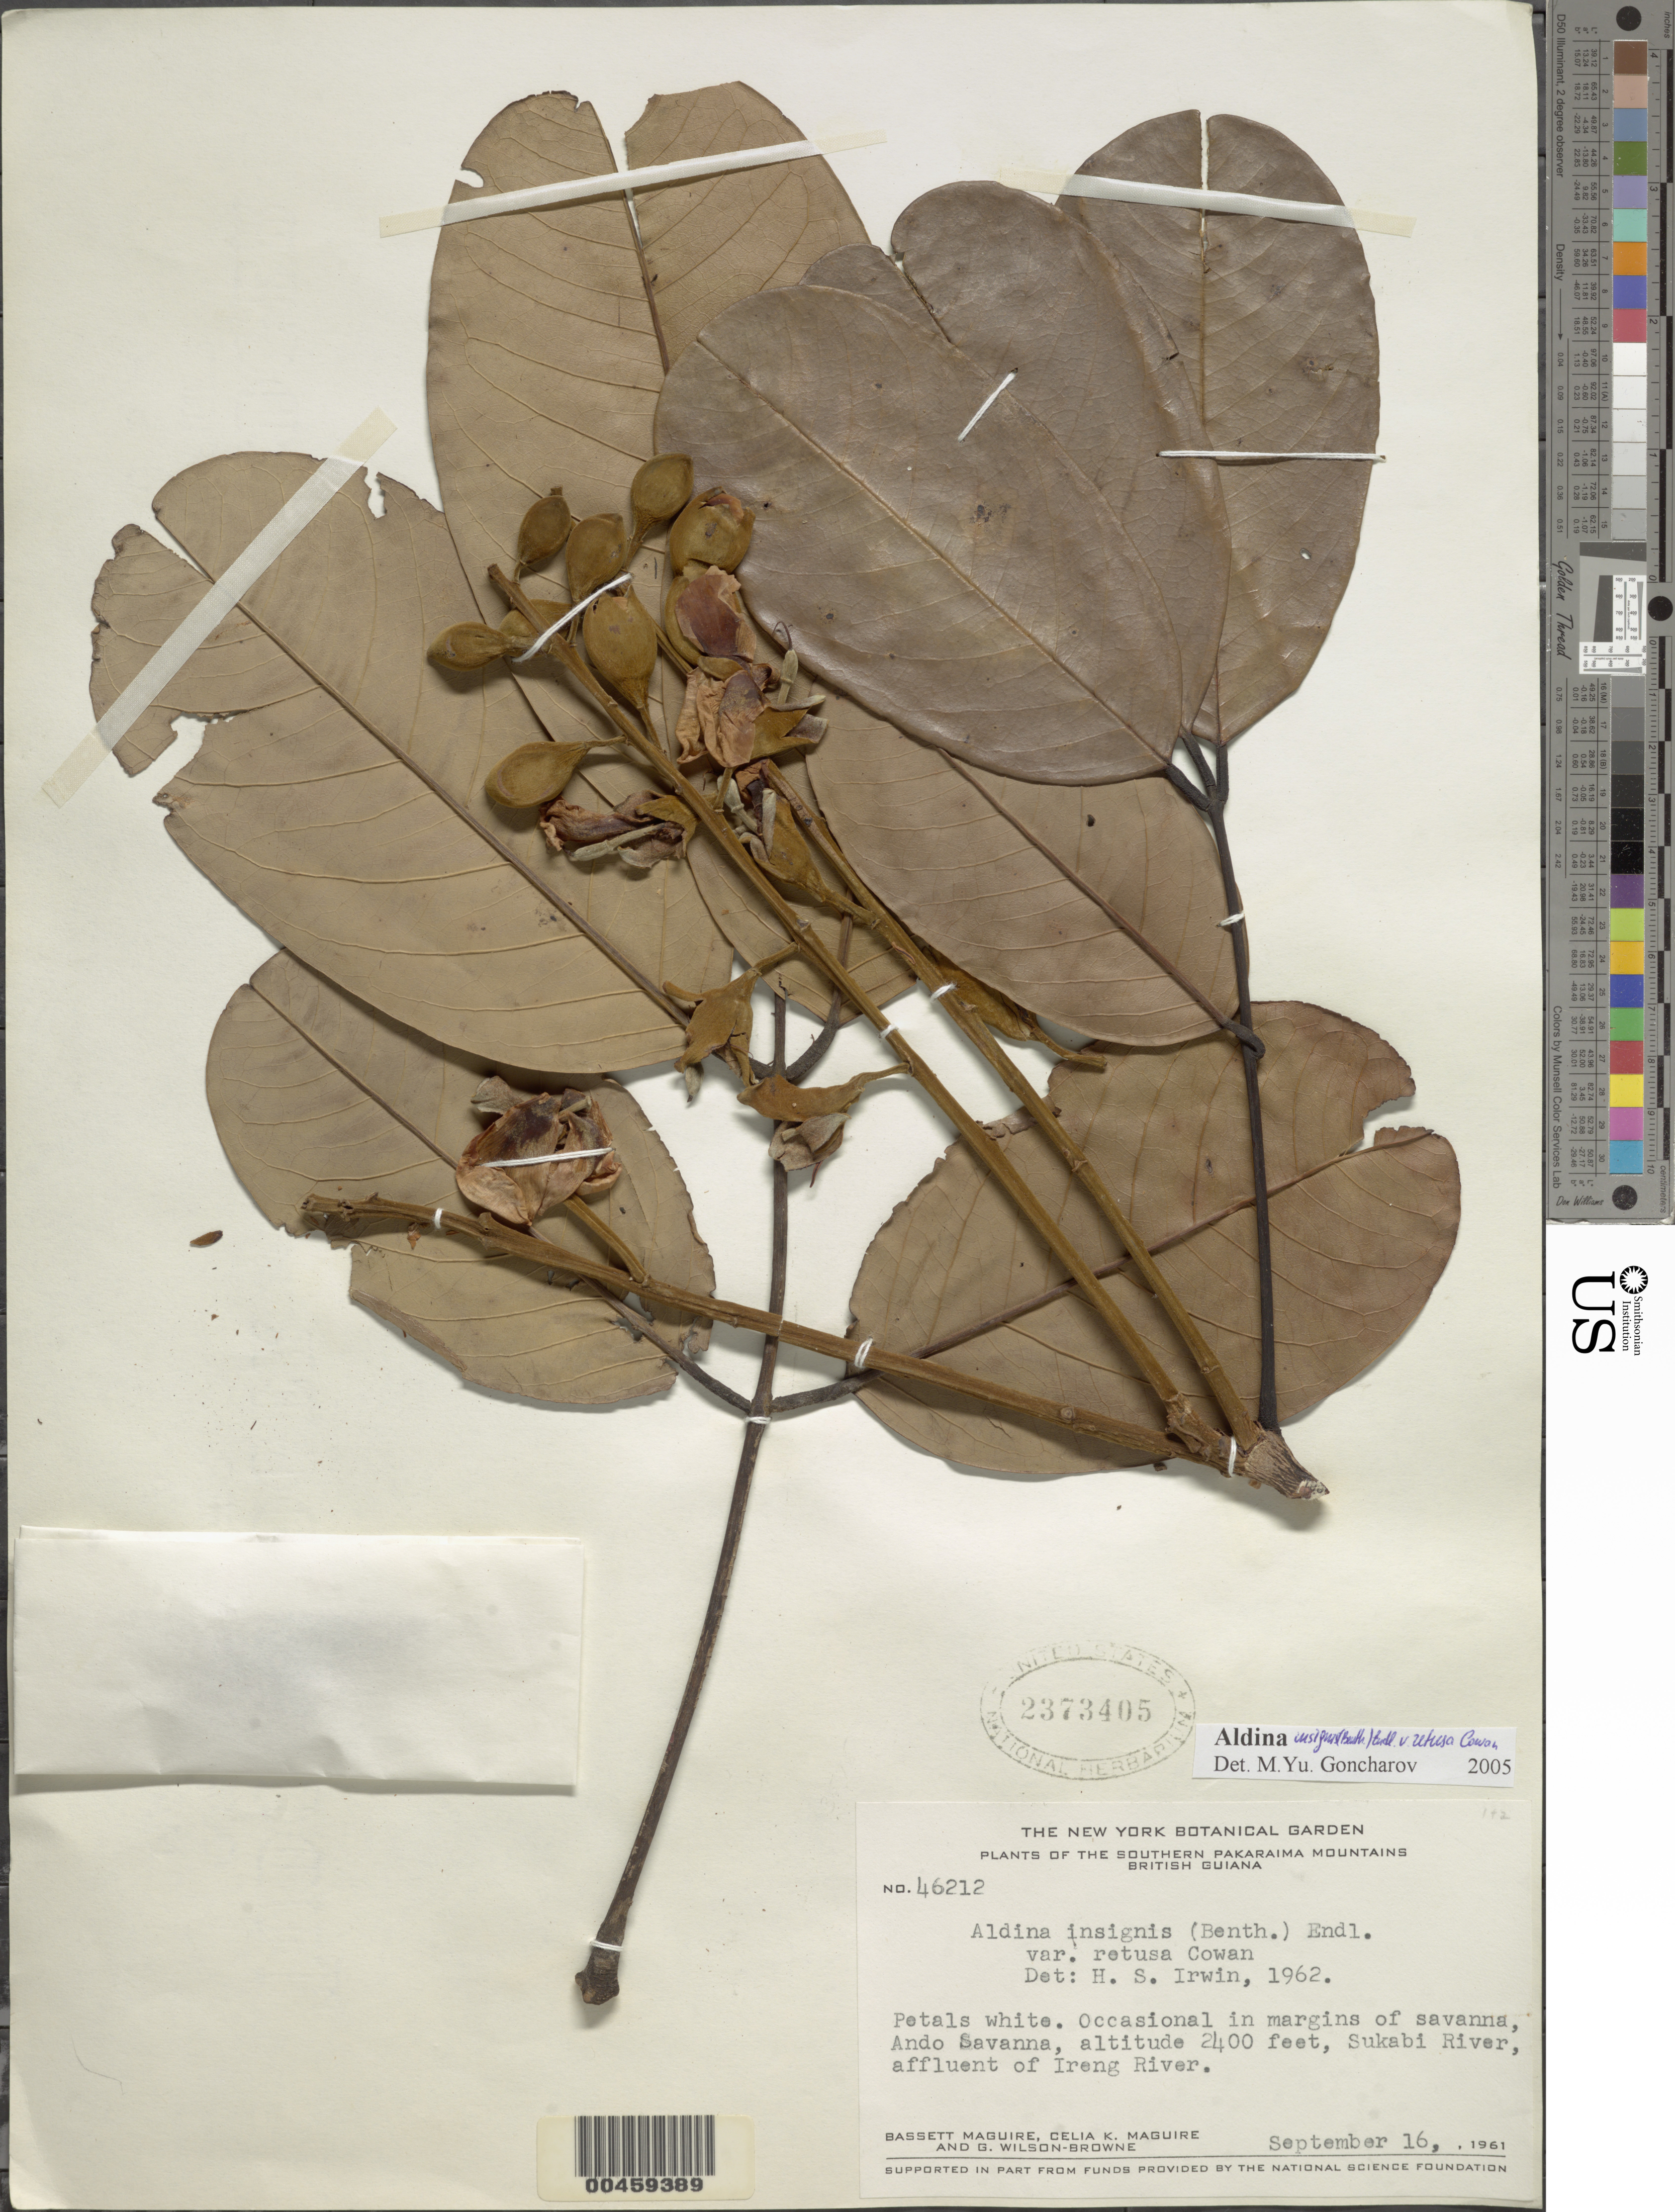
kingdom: Plantae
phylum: Tracheophyta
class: Magnoliopsida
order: Fabales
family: Fabaceae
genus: Aldina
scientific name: Aldina insignis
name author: (Benth.) Endl.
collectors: B. Maguire, C. K. Maguire & G. Wilson-Browne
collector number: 46212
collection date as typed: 16 Sep 1961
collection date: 1961-09-16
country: Guyana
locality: Ando savanna; sukabi river affluent of ireng river; southern pakaraima mtns.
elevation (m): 732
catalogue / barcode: US 2373405